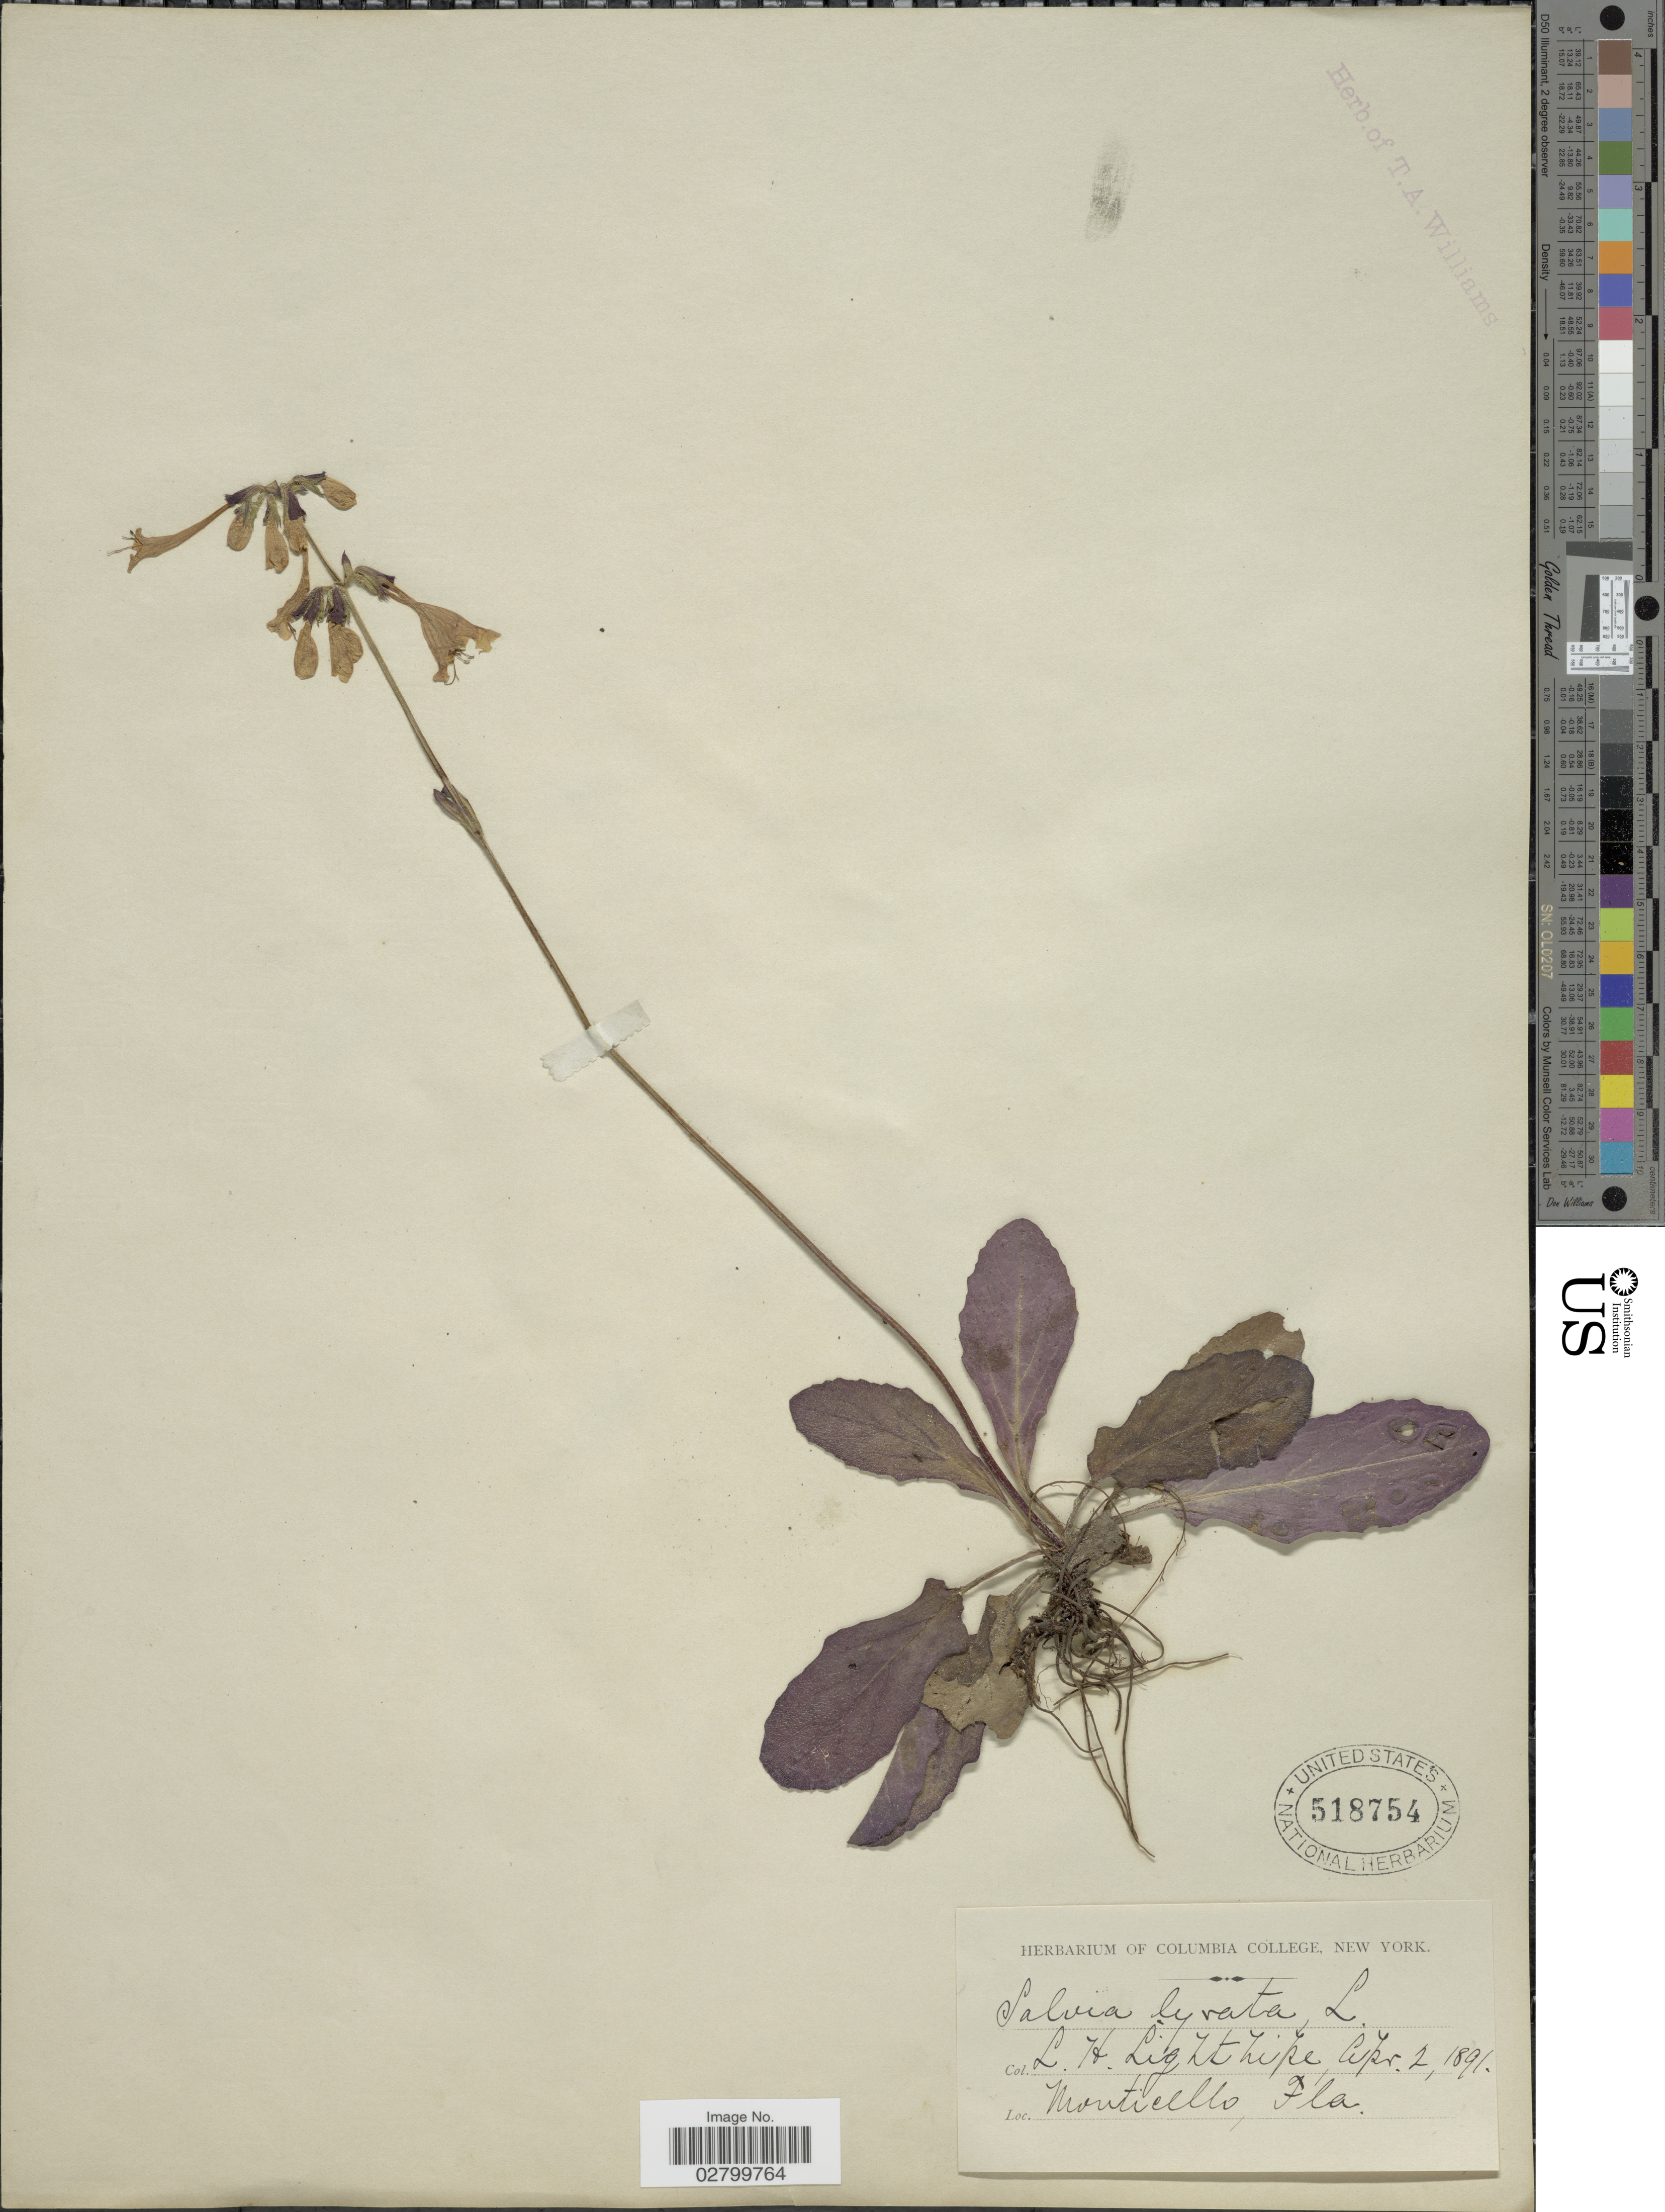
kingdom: Plantae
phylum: Tracheophyta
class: Magnoliopsida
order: Lamiales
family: Lamiaceae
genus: Salvia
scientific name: Salvia lyrata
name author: L.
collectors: L. H. Lighthipe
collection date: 1891-04-02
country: United States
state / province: Florida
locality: Monticello.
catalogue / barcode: US 518754